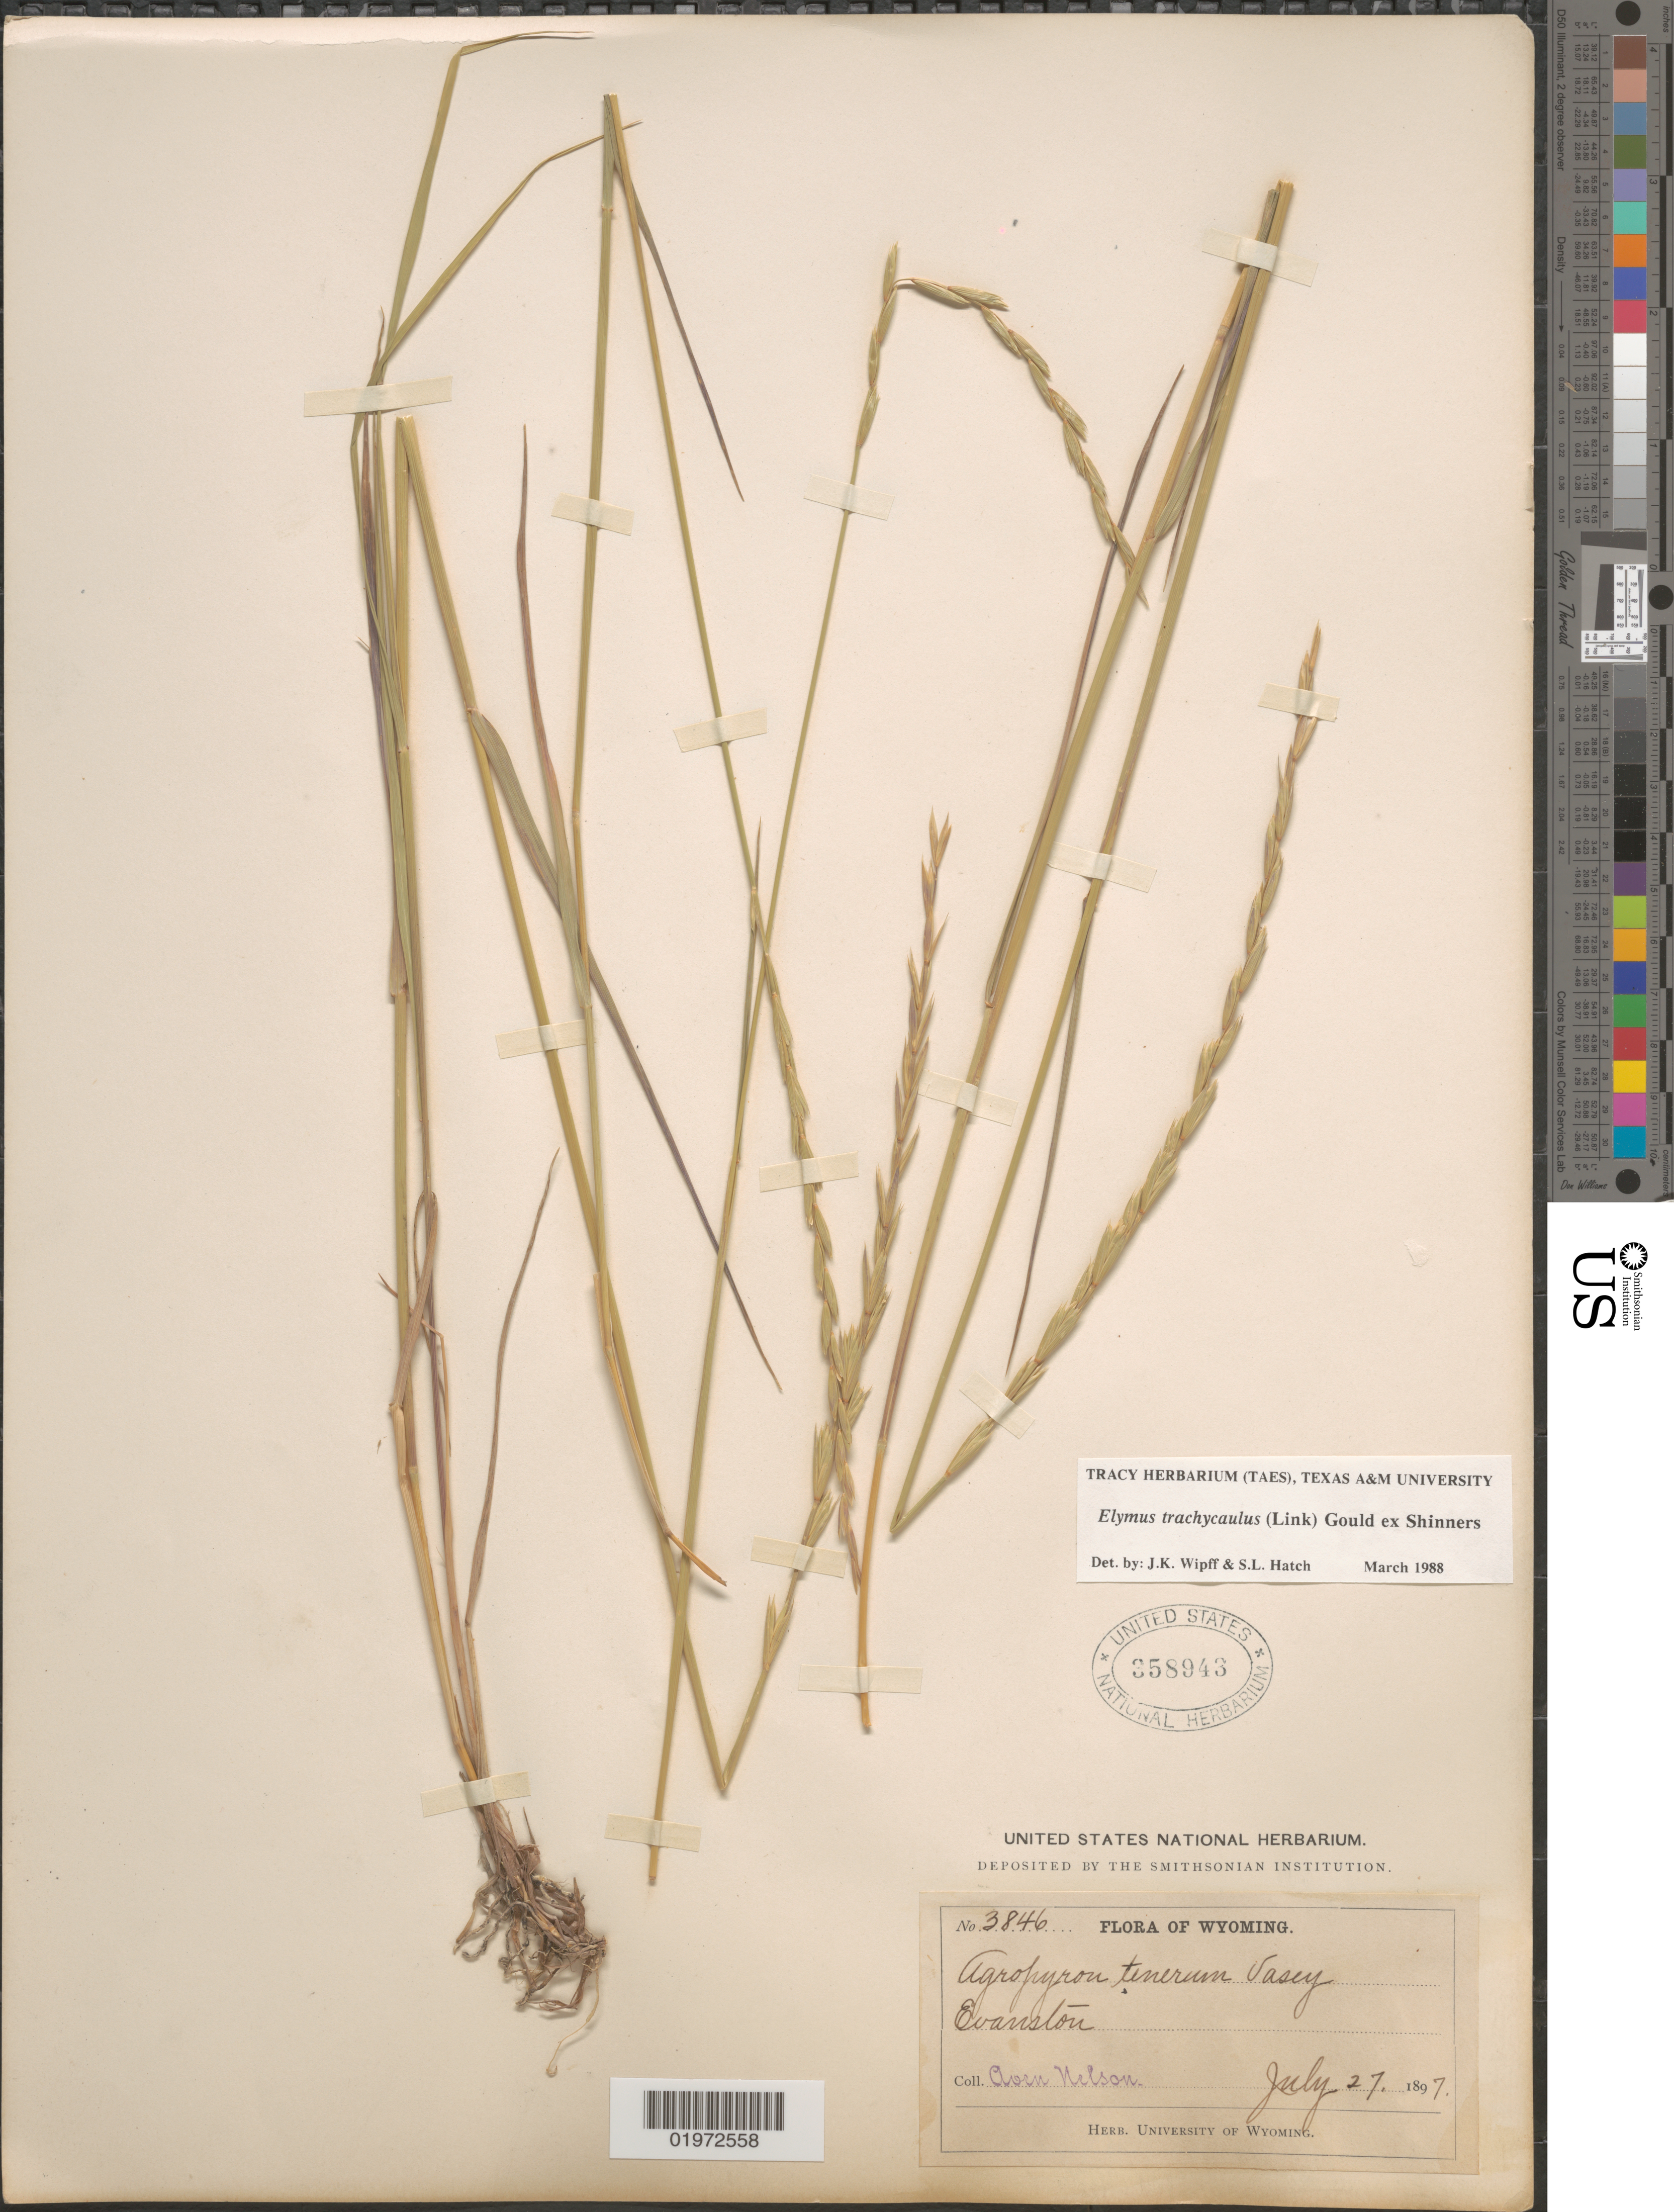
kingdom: Plantae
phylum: Tracheophyta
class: Liliopsida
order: Poales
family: Poaceae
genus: Elymus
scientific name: Elymus trachycaulus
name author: (Link) Gould ex Shinners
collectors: A. Nelson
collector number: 3846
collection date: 1897-07-27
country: United States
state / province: Wyoming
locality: Evanston.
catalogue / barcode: US 358943